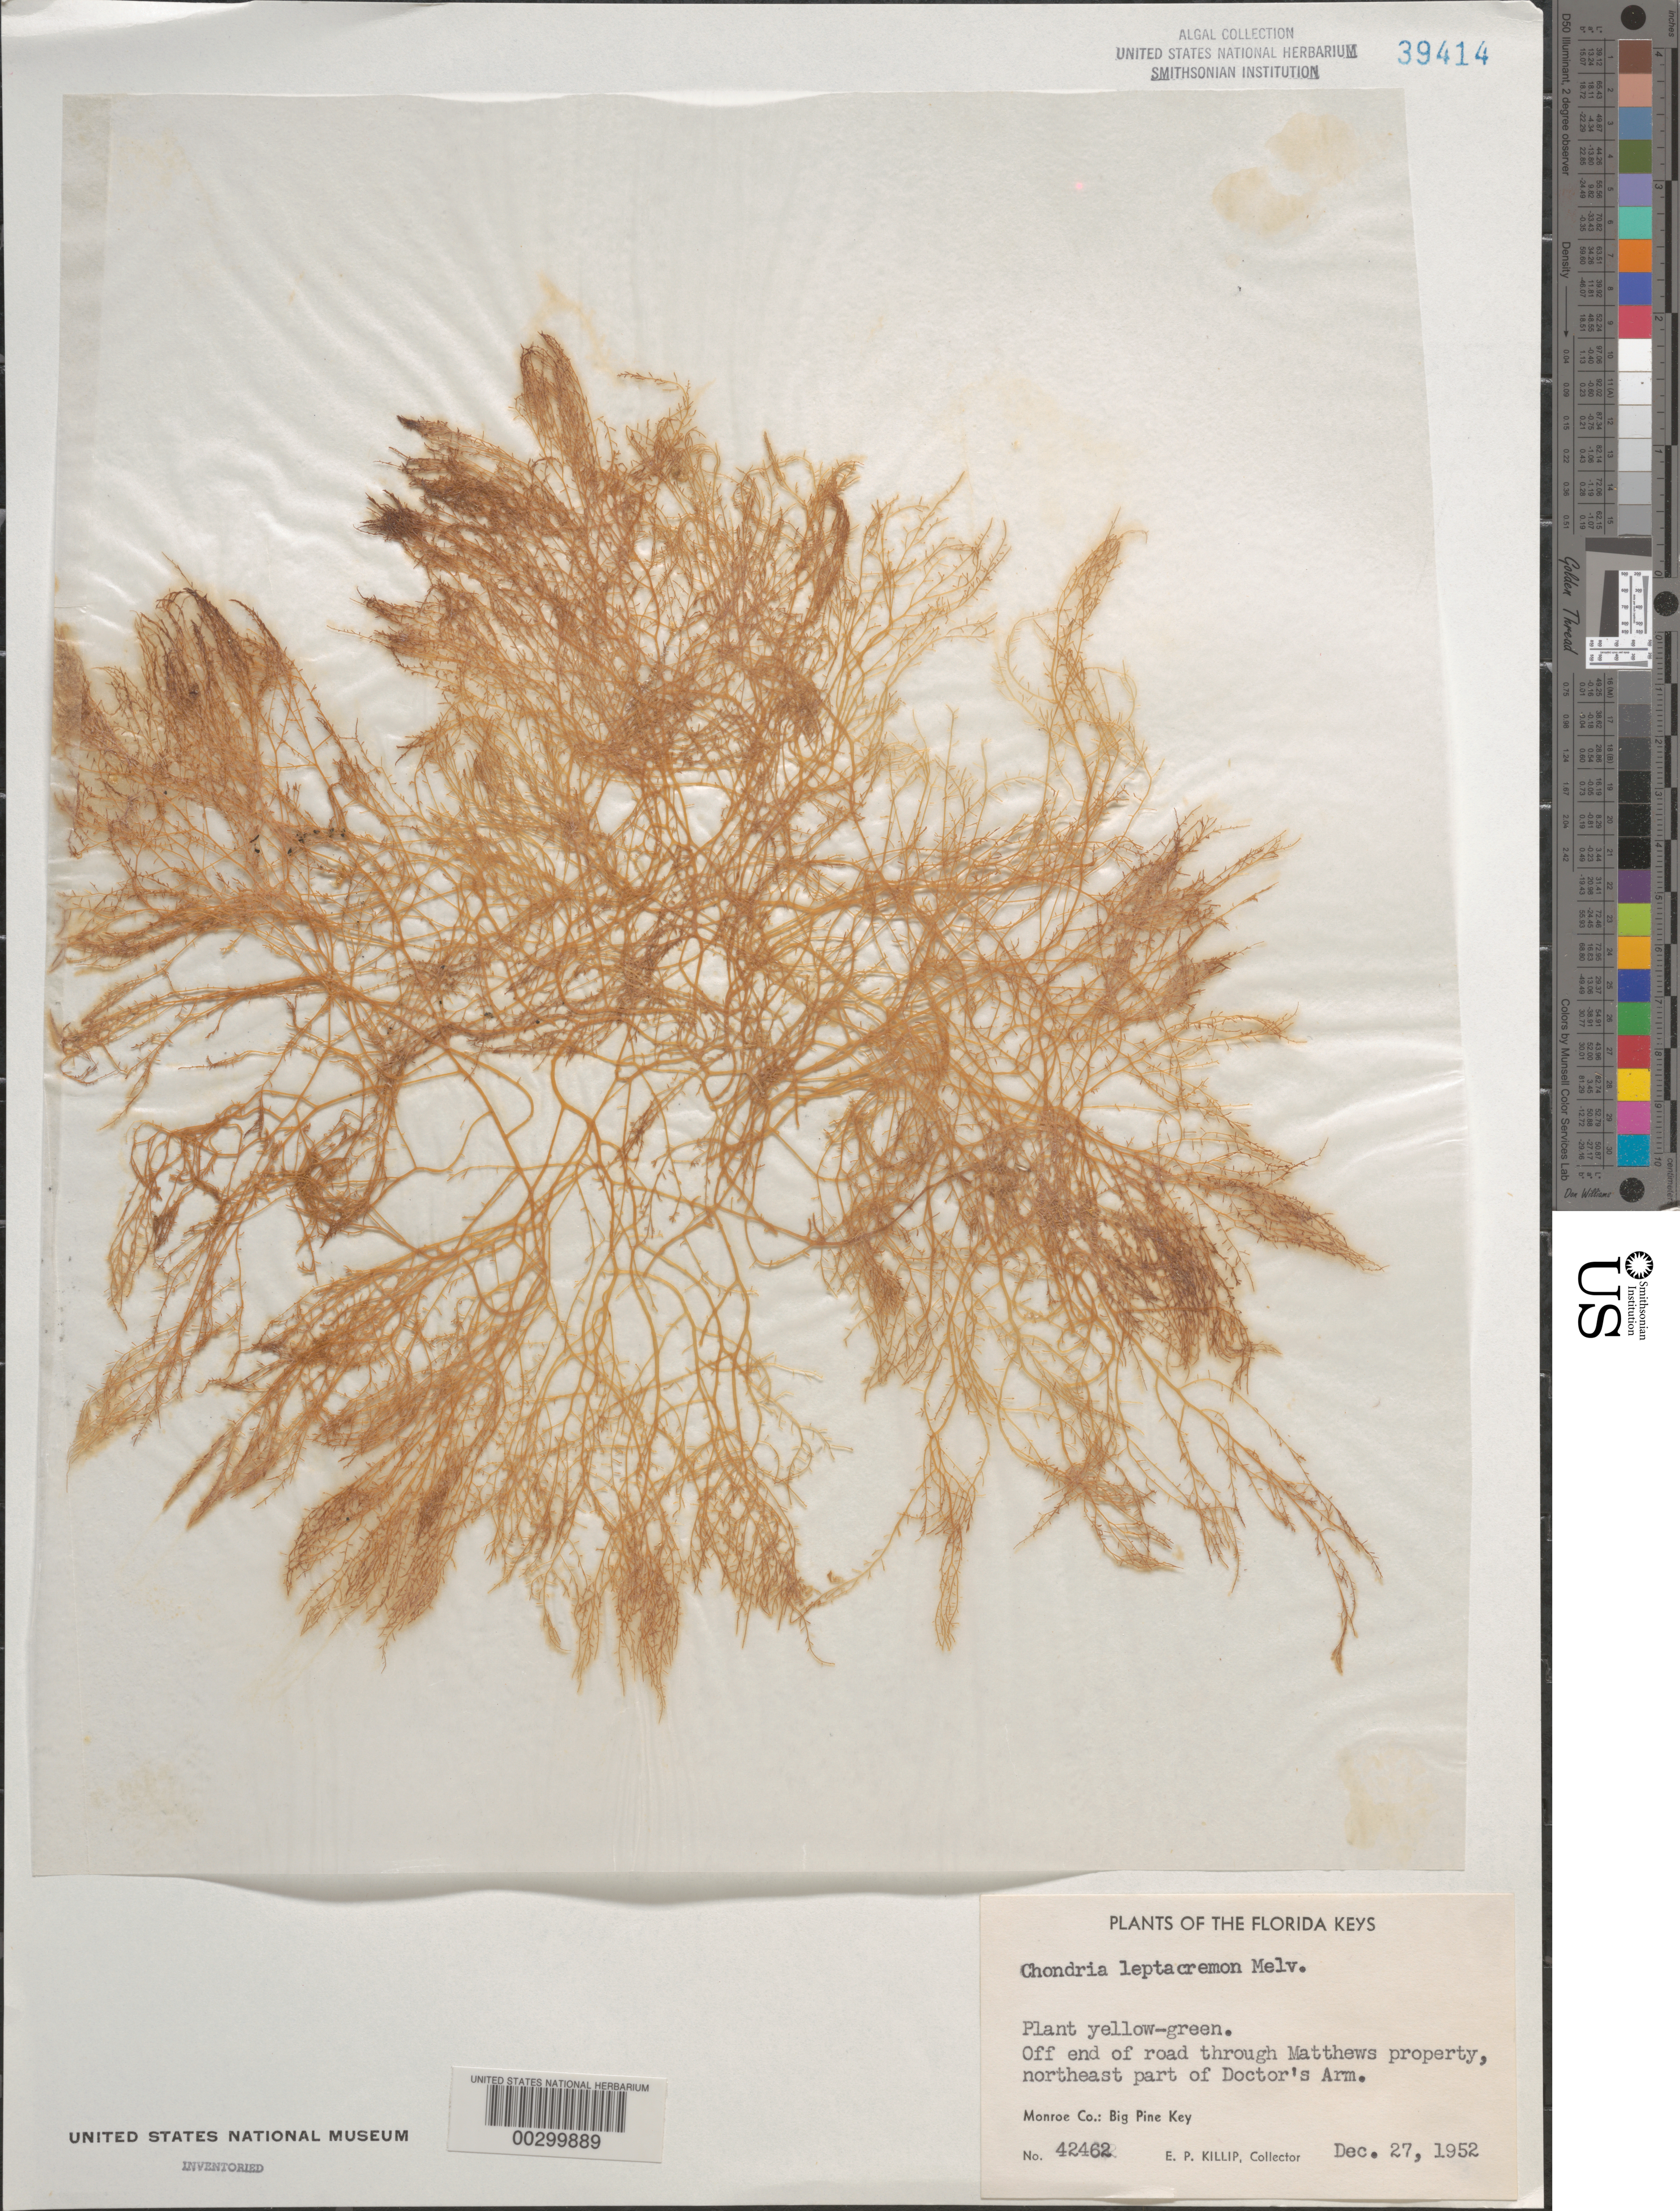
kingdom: Plantae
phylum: Rhodophyta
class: Florideophyceae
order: Ceramiales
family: Rhodomelaceae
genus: Chondria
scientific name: Chondria leptacremon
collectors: E. P. Killip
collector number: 42462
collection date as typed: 27 Dec 1952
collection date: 1952-12-27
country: United States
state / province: Florida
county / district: Monroe County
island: Big Pine Key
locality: Doctor's Arm, Matthew's property road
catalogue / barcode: US 39414